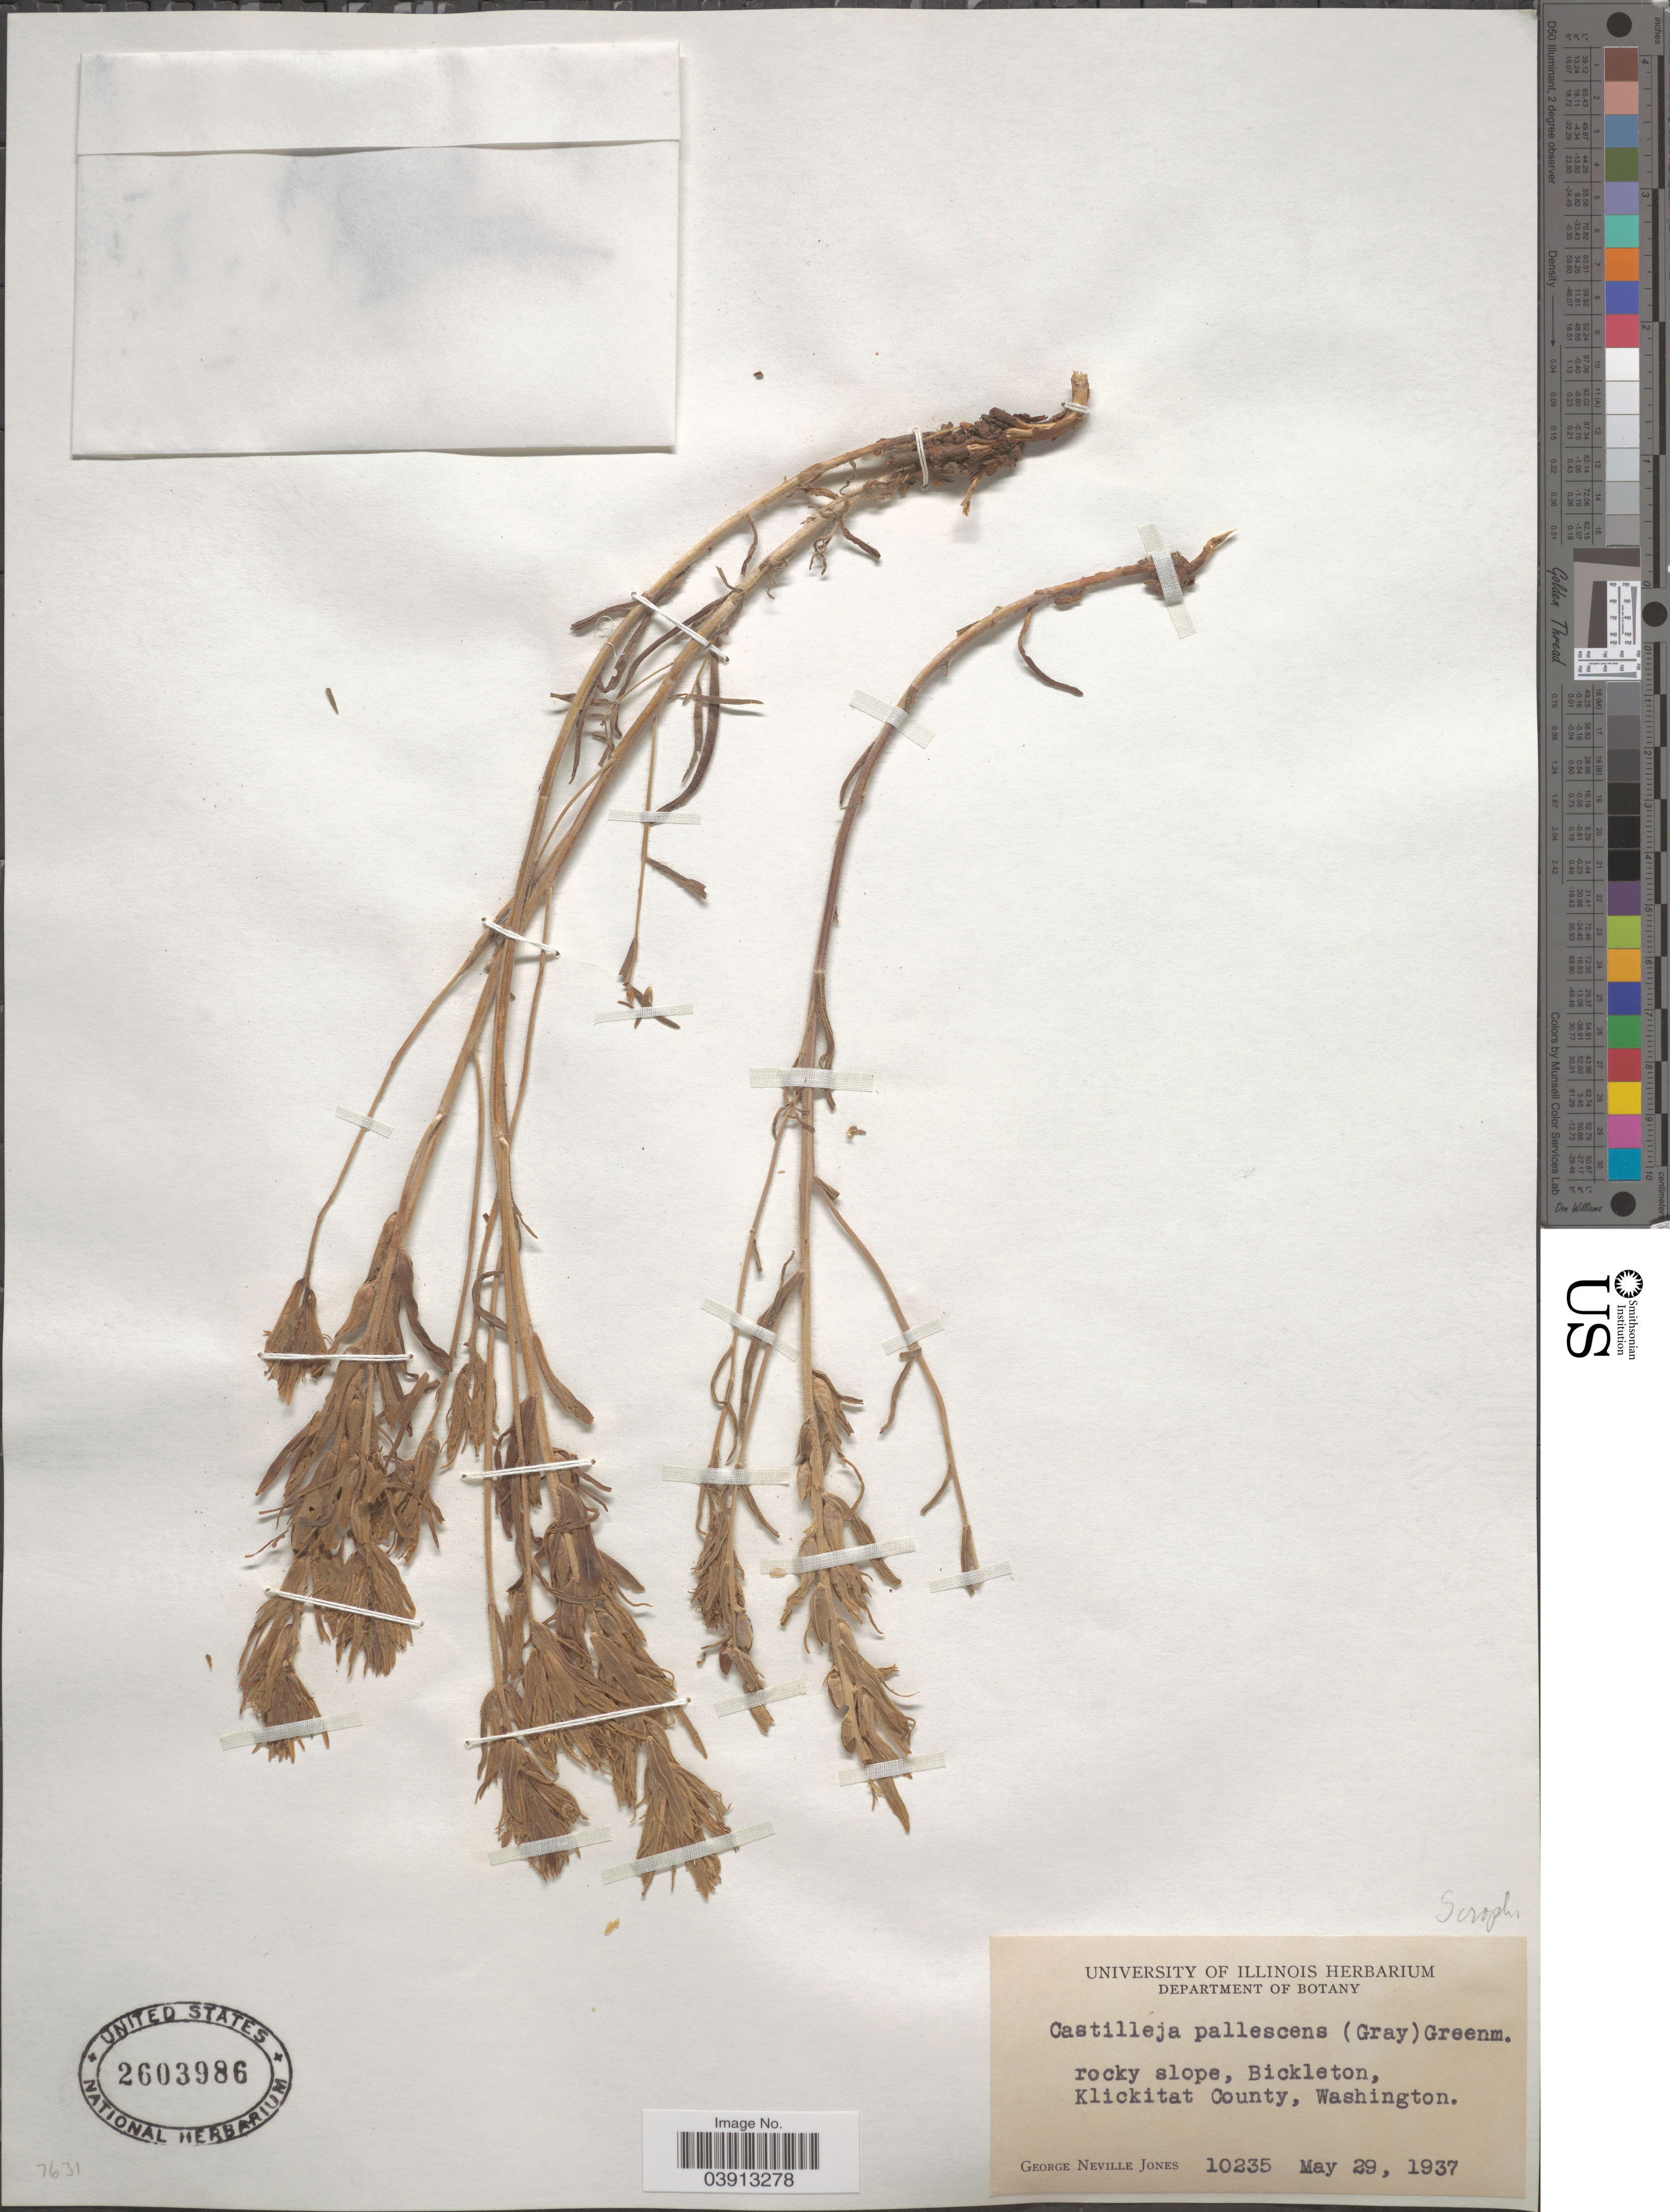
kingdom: Plantae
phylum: Tracheophyta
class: Magnoliopsida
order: Lamiales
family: Orobanchaceae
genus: Castilleja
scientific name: Castilleja pallescens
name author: (A. Gray) Greenm.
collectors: G. N. Jones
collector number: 10235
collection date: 1937-05-29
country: United States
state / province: Washington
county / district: Klickitat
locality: Rocky slope, Bickleton, Klickitat County.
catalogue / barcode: US 2603986